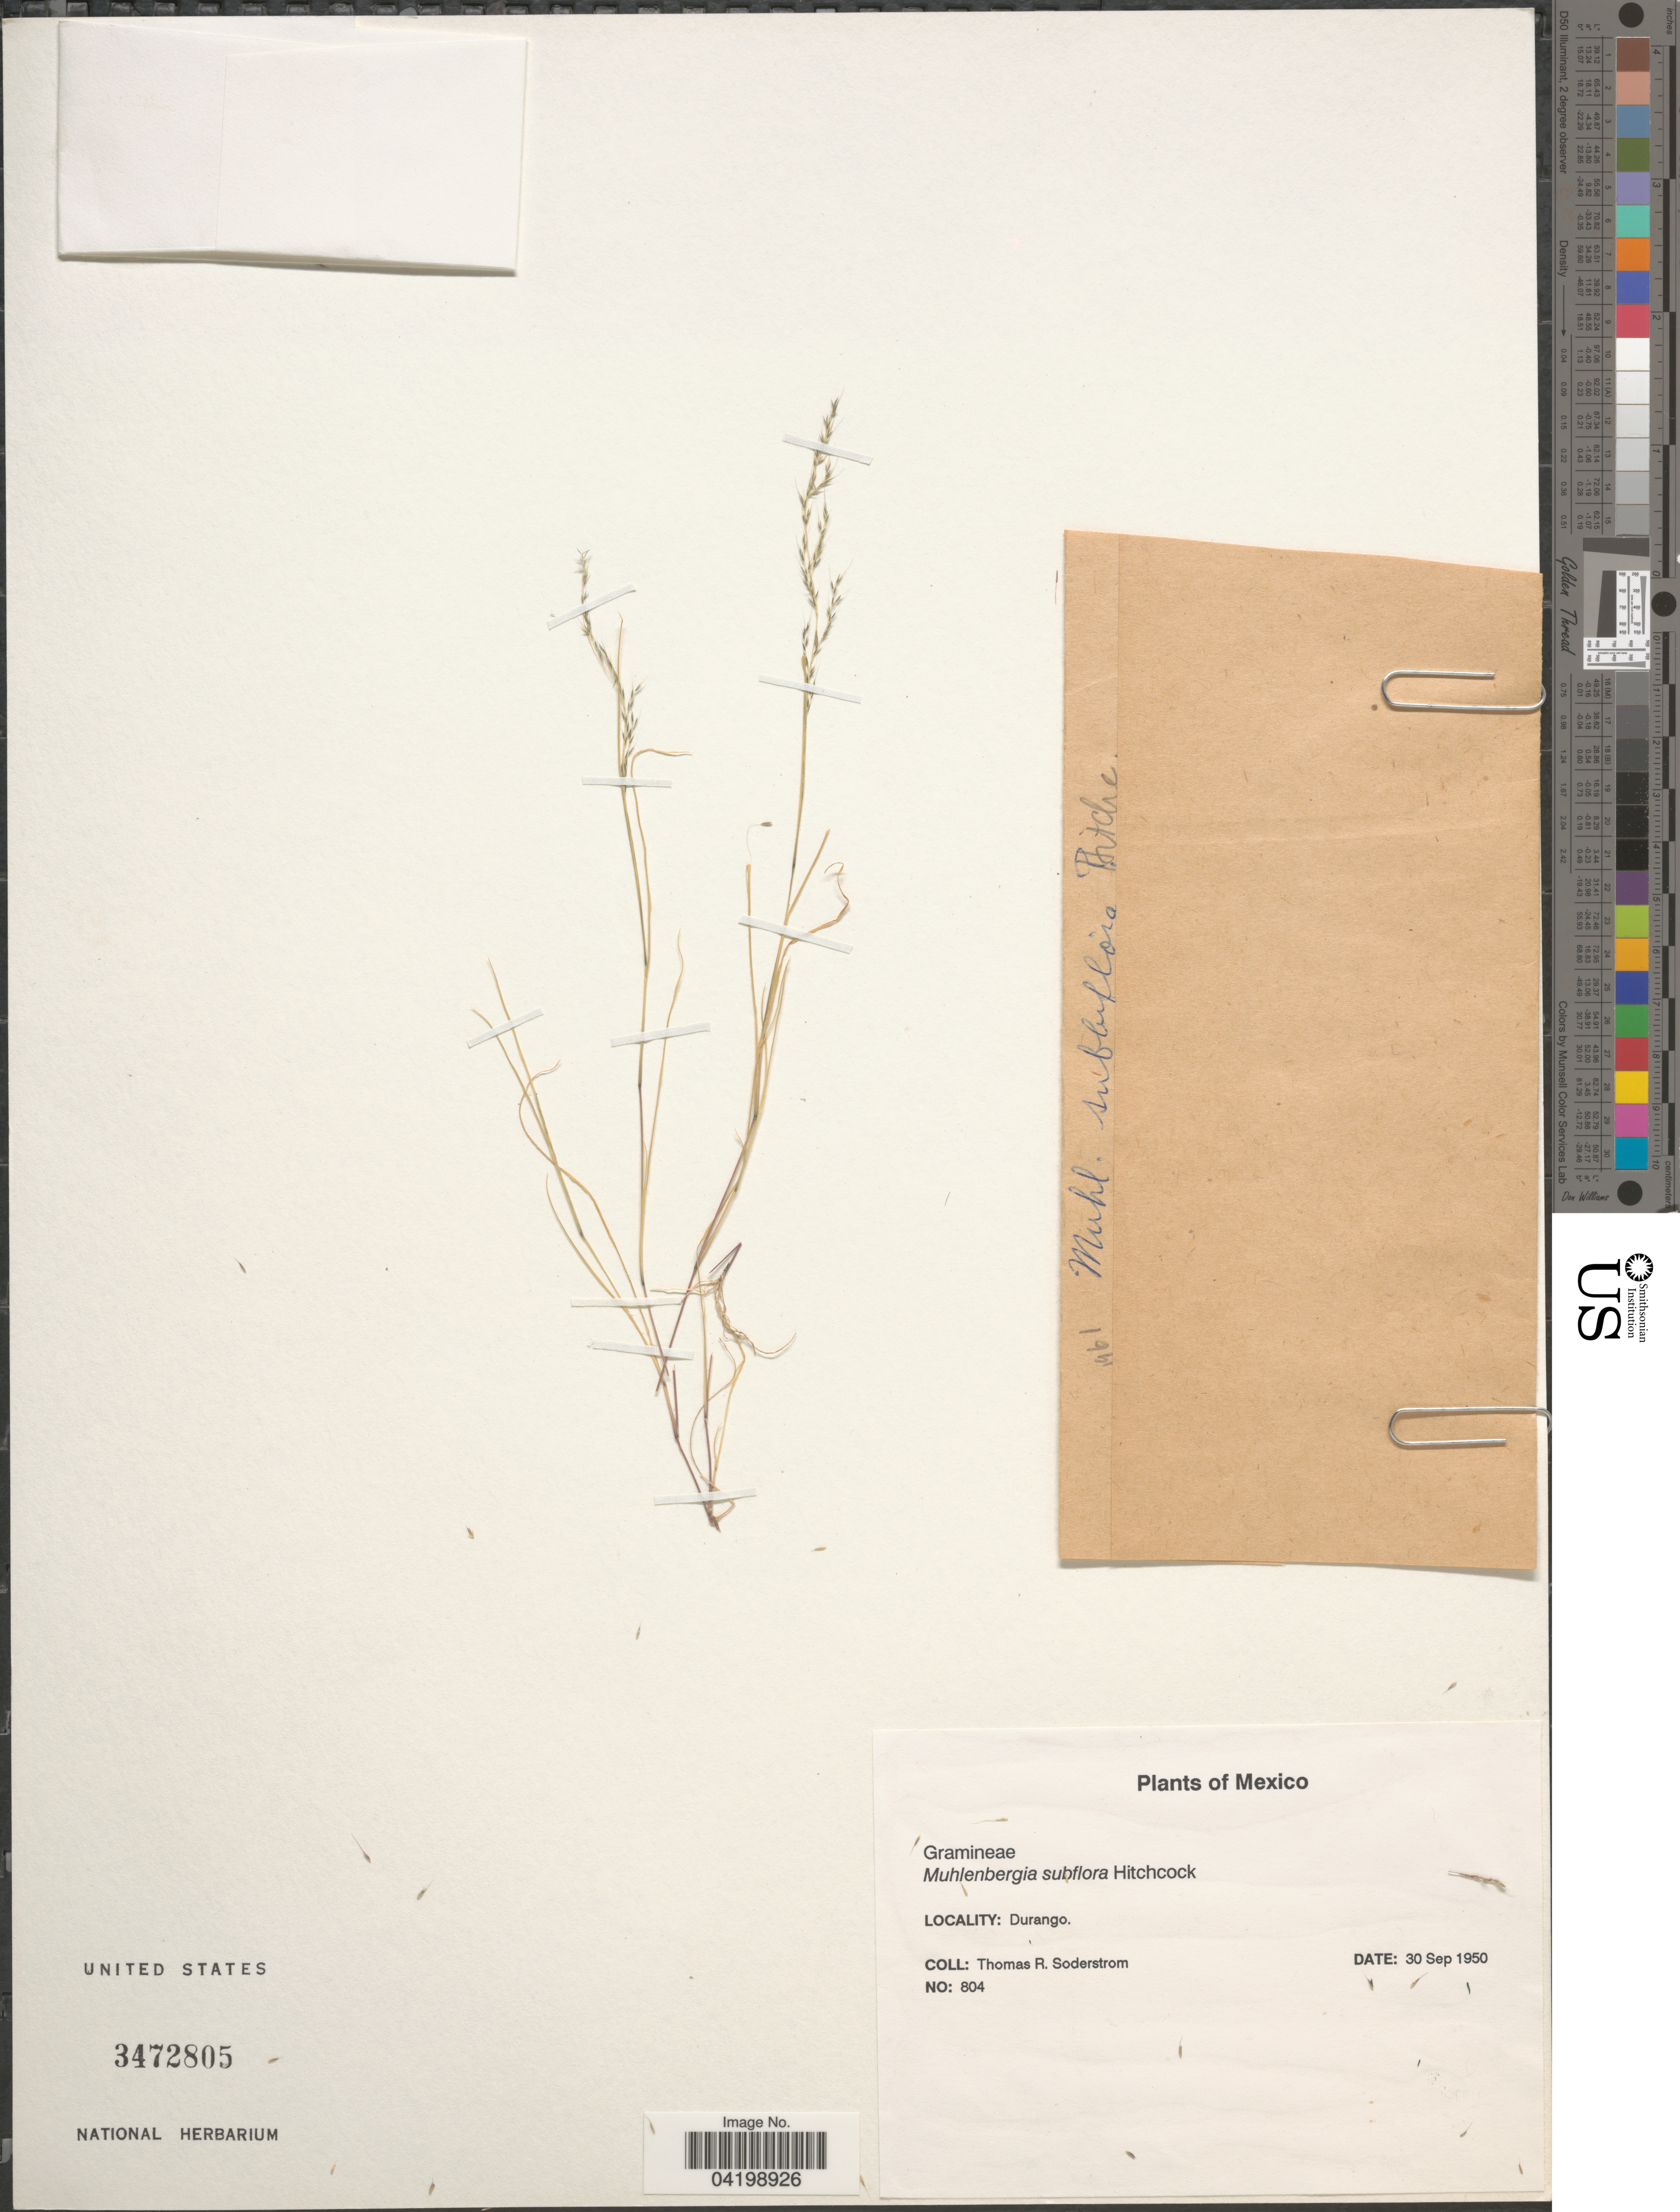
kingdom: Plantae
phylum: Tracheophyta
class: Liliopsida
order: Poales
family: Poaceae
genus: Muhlenbergia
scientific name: Muhlenbergia subbiflora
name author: Hitchc.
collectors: T. R. Soderstrom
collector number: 804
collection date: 1950-09-30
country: Mexico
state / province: Durango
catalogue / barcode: US 3472805